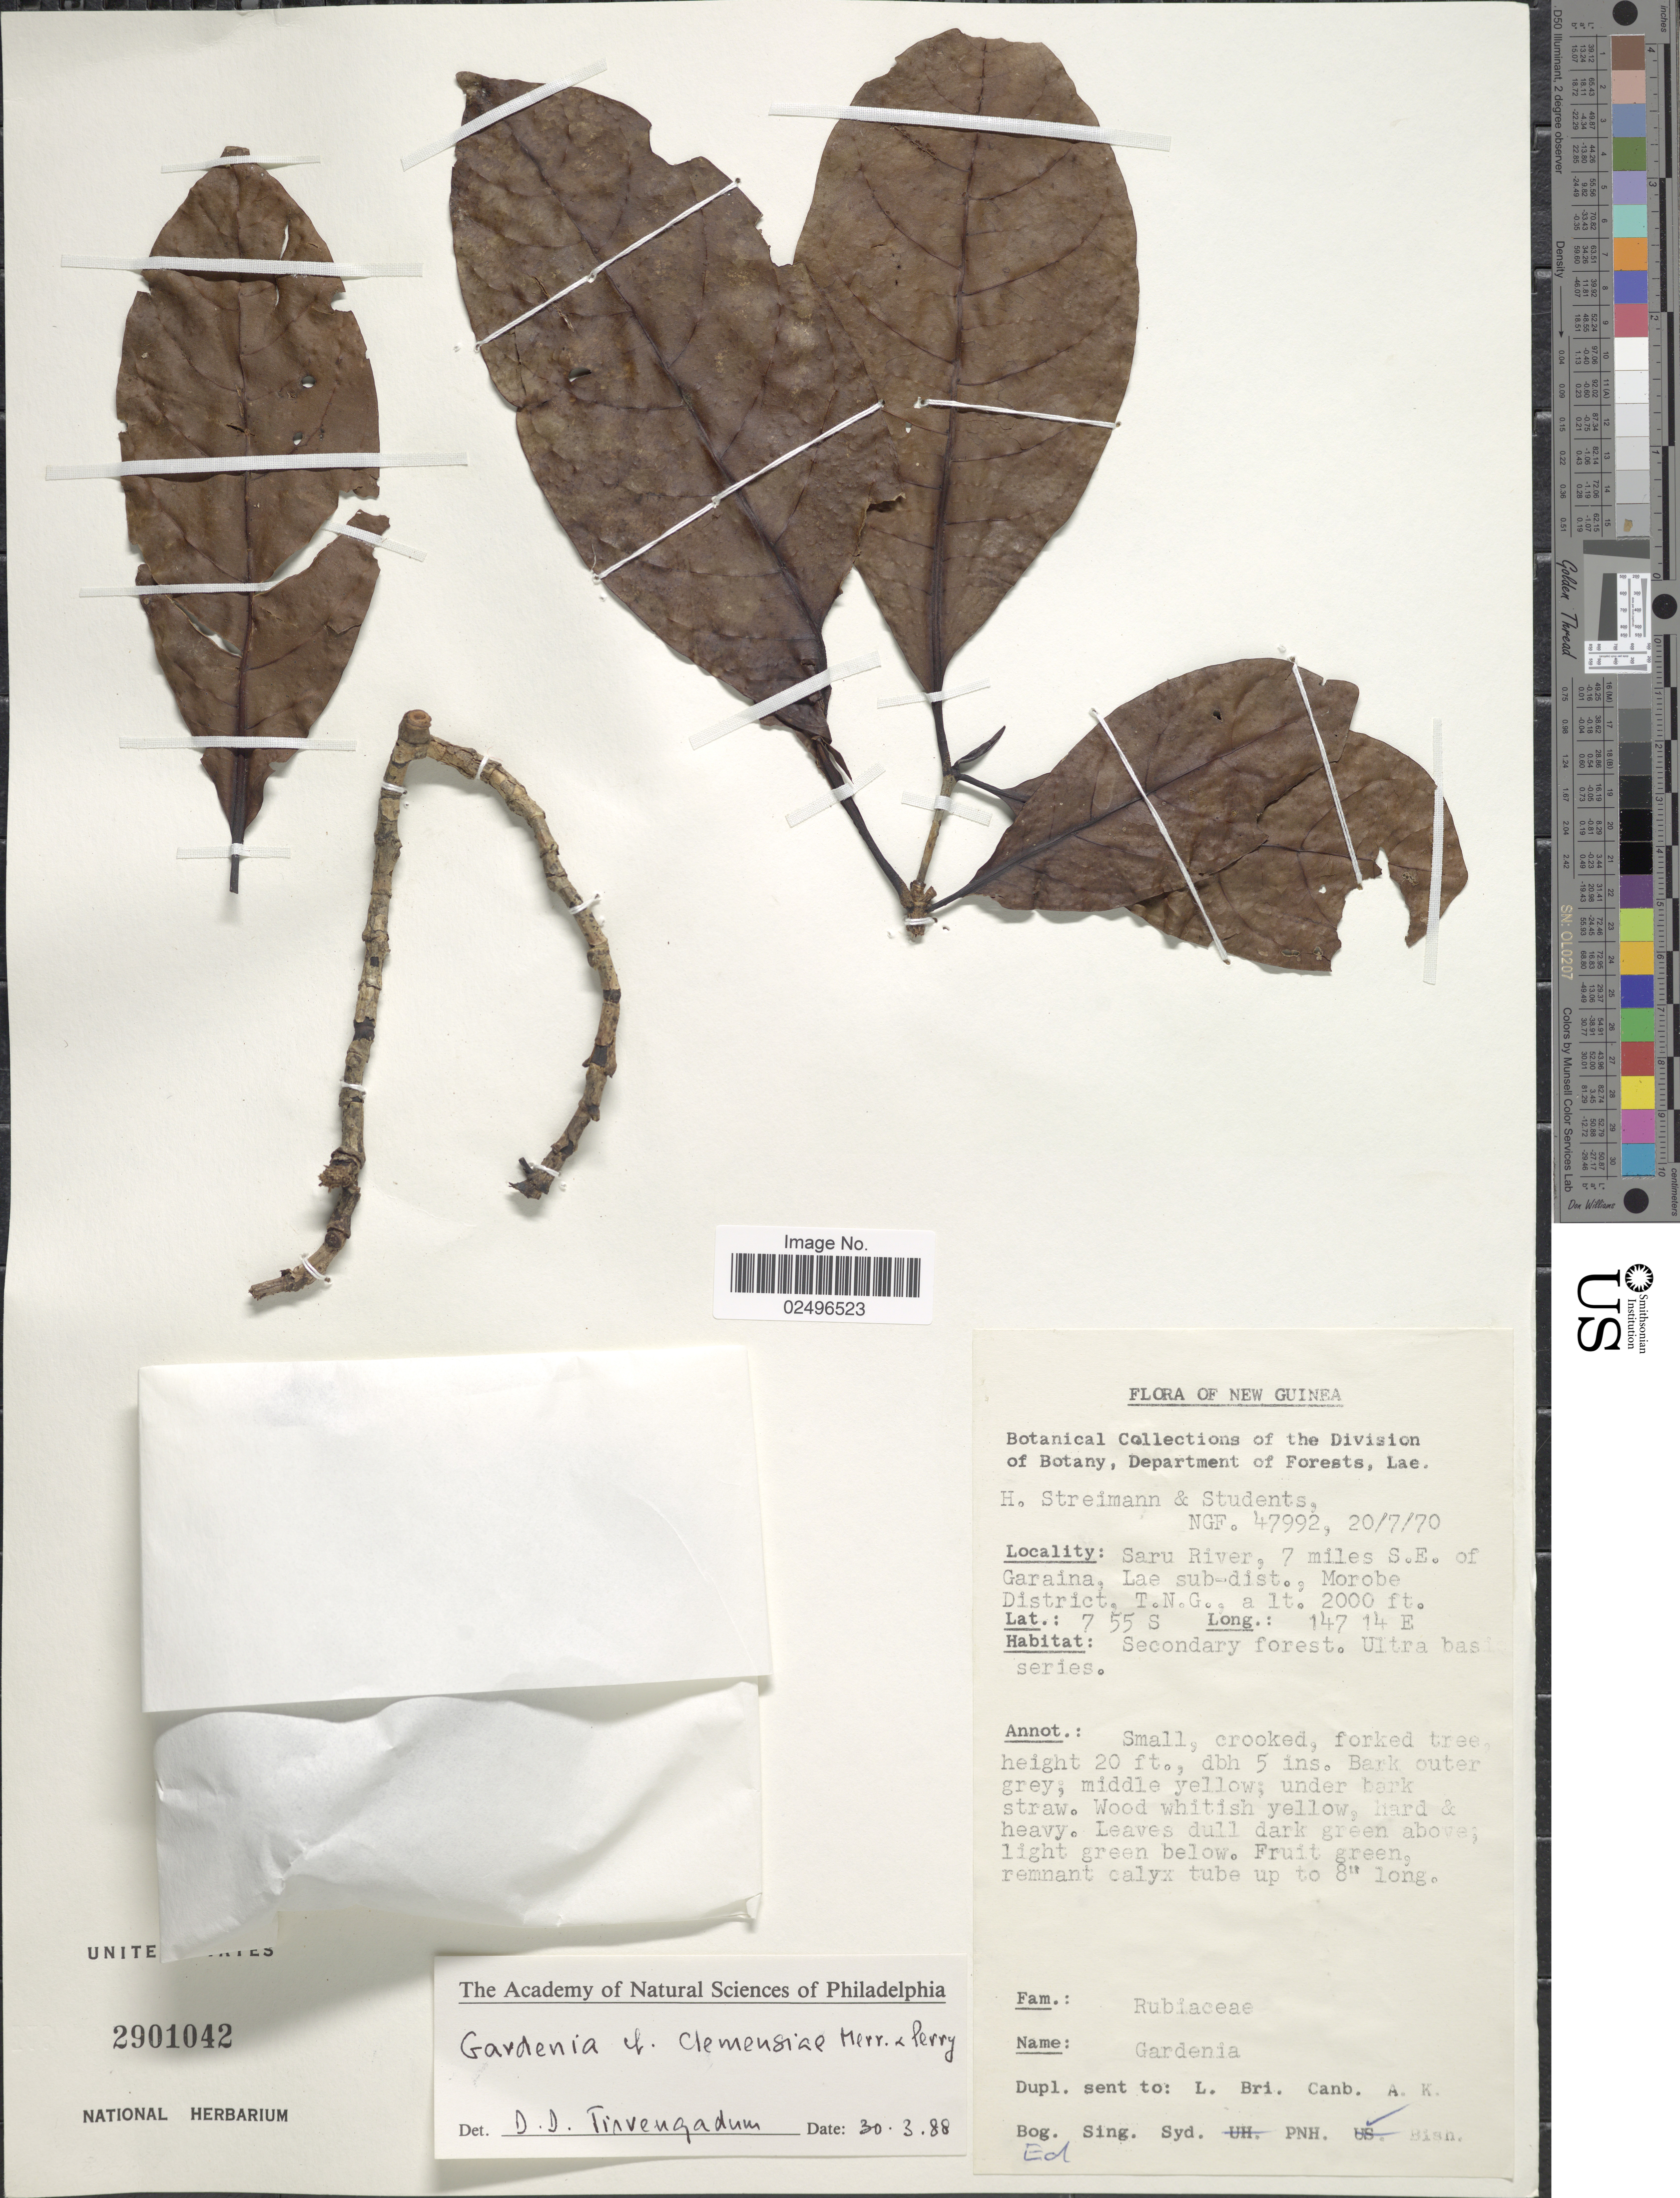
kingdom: Plantae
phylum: Tracheophyta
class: Magnoliopsida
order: Gentianales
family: Rubiaceae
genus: Gardenia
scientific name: Gardenia clemensiae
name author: Merr. & L.M. Perry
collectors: H. Streimann & Students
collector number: NGF 47992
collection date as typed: Transcribed d/m/y: 20/7/70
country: Papua New Guinea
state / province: Morobe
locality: New Guinea, Saru River, 7 miles S.E. of Garaina, Lae sub-dist., Morobe District, T.N.G.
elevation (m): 610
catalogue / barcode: US 2901042